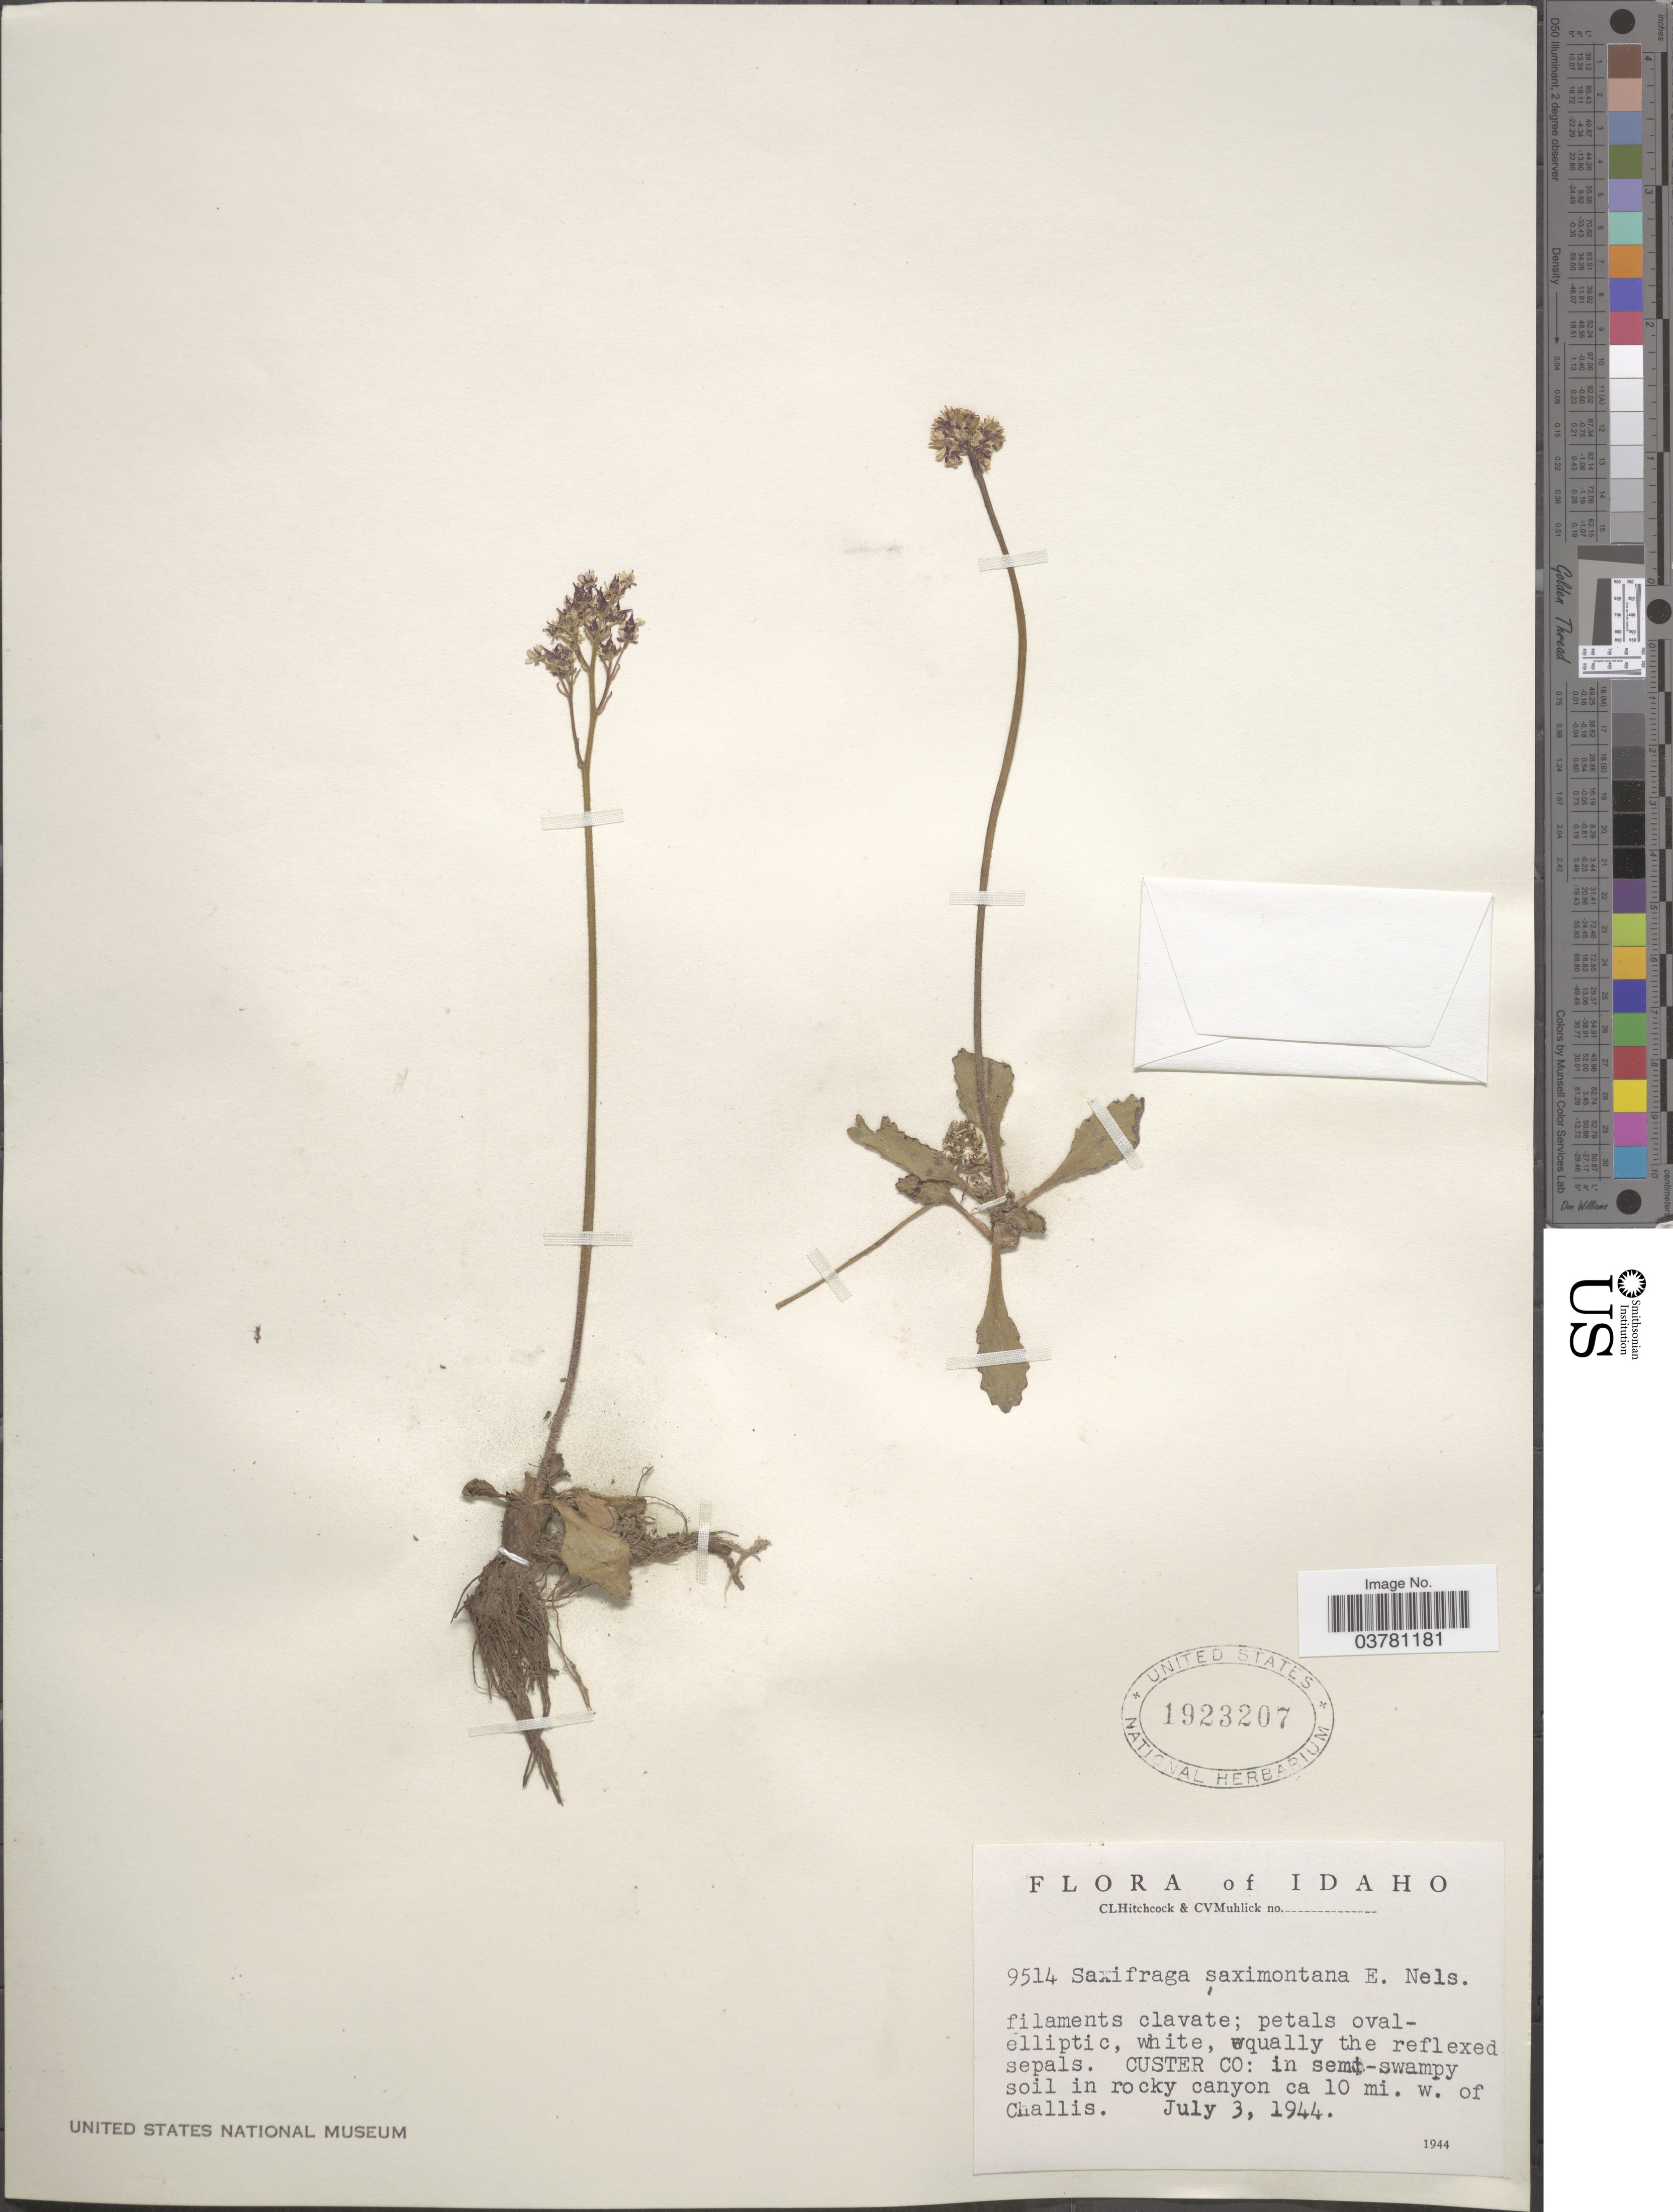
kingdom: Plantae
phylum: Tracheophyta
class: Magnoliopsida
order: Saxifragales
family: Saxifragaceae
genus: Micranthes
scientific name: Micranthes occidentalis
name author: (S. Watson) Small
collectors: C. L. Hitchcock & C. V. Muhlick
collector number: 9514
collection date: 1944-07-03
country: United States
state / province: Idaho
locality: Custer Co: in semi-swampy soil in rocky canyon ca 10 mi. w. of Challis.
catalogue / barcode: US 1923207